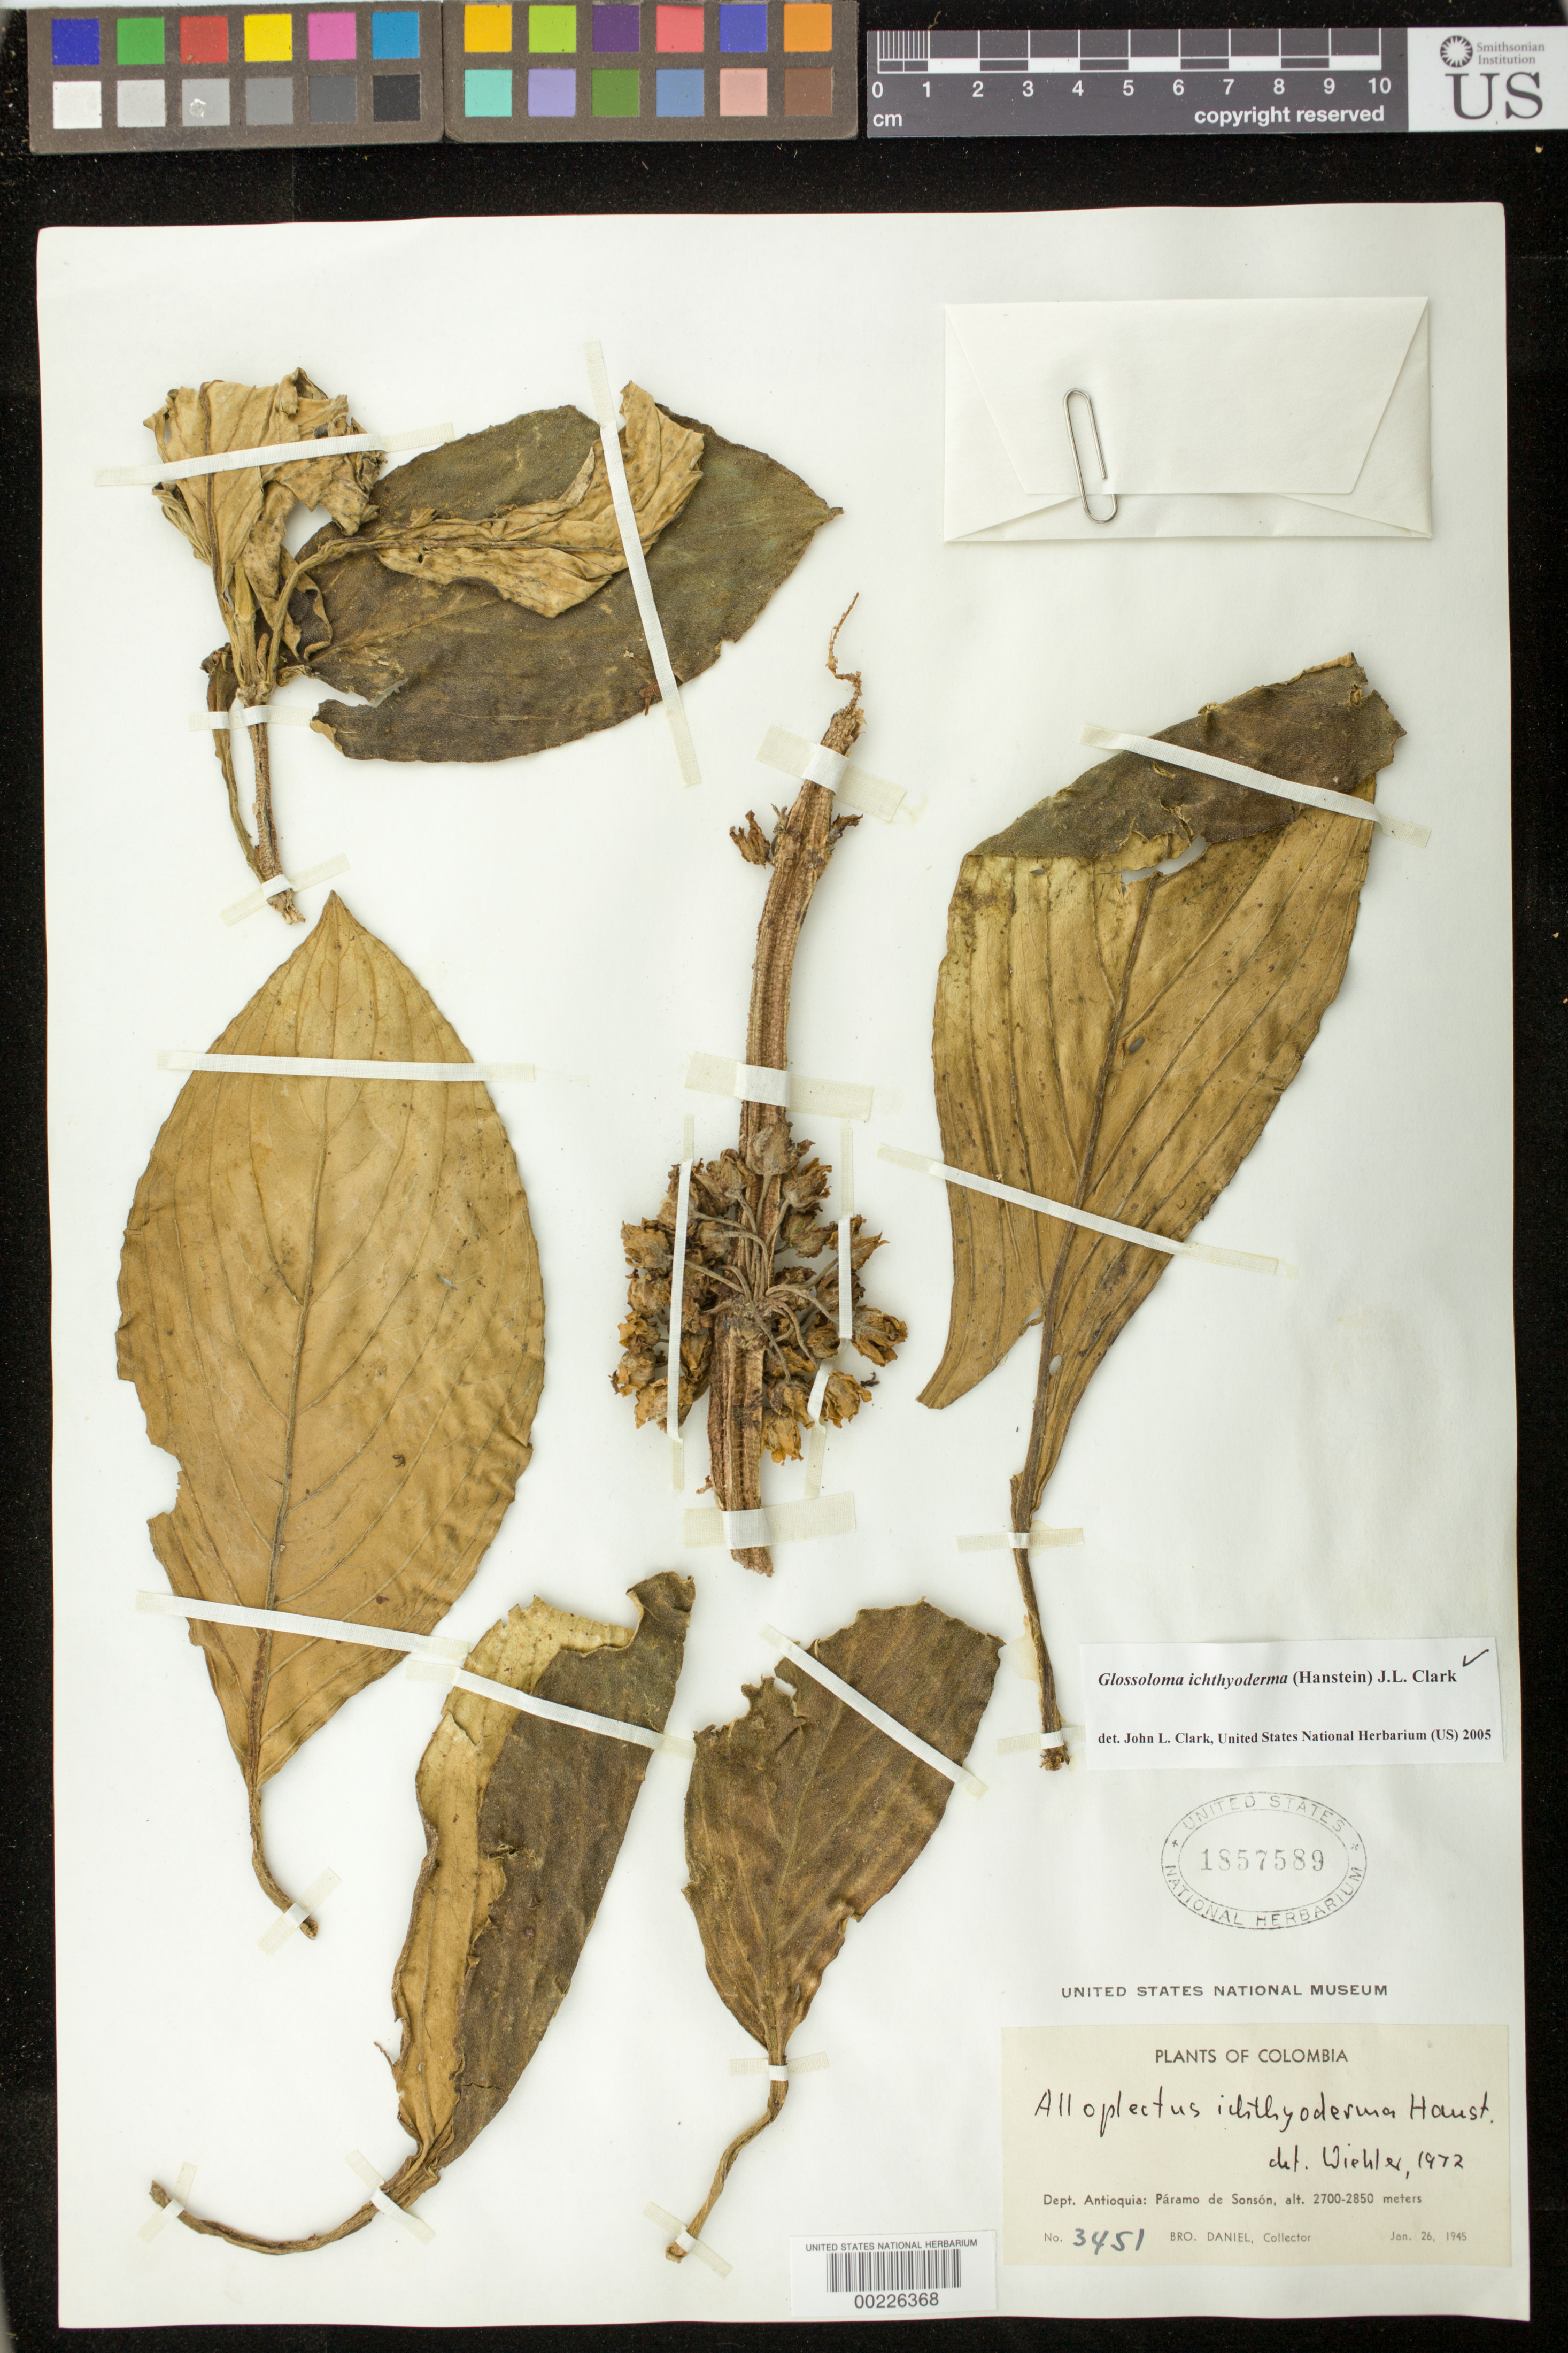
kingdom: Plantae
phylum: Tracheophyta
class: Magnoliopsida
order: Lamiales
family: Gesneriaceae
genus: Glossoloma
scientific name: Glossoloma ichthyoderma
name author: (Hanst.) J.L. Clark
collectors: Bro. Daniel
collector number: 3451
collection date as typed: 26 Jan 1945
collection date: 1945-01-26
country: Colombia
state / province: Antioquia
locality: Paramo de Sonson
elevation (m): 2700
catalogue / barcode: US 1857589